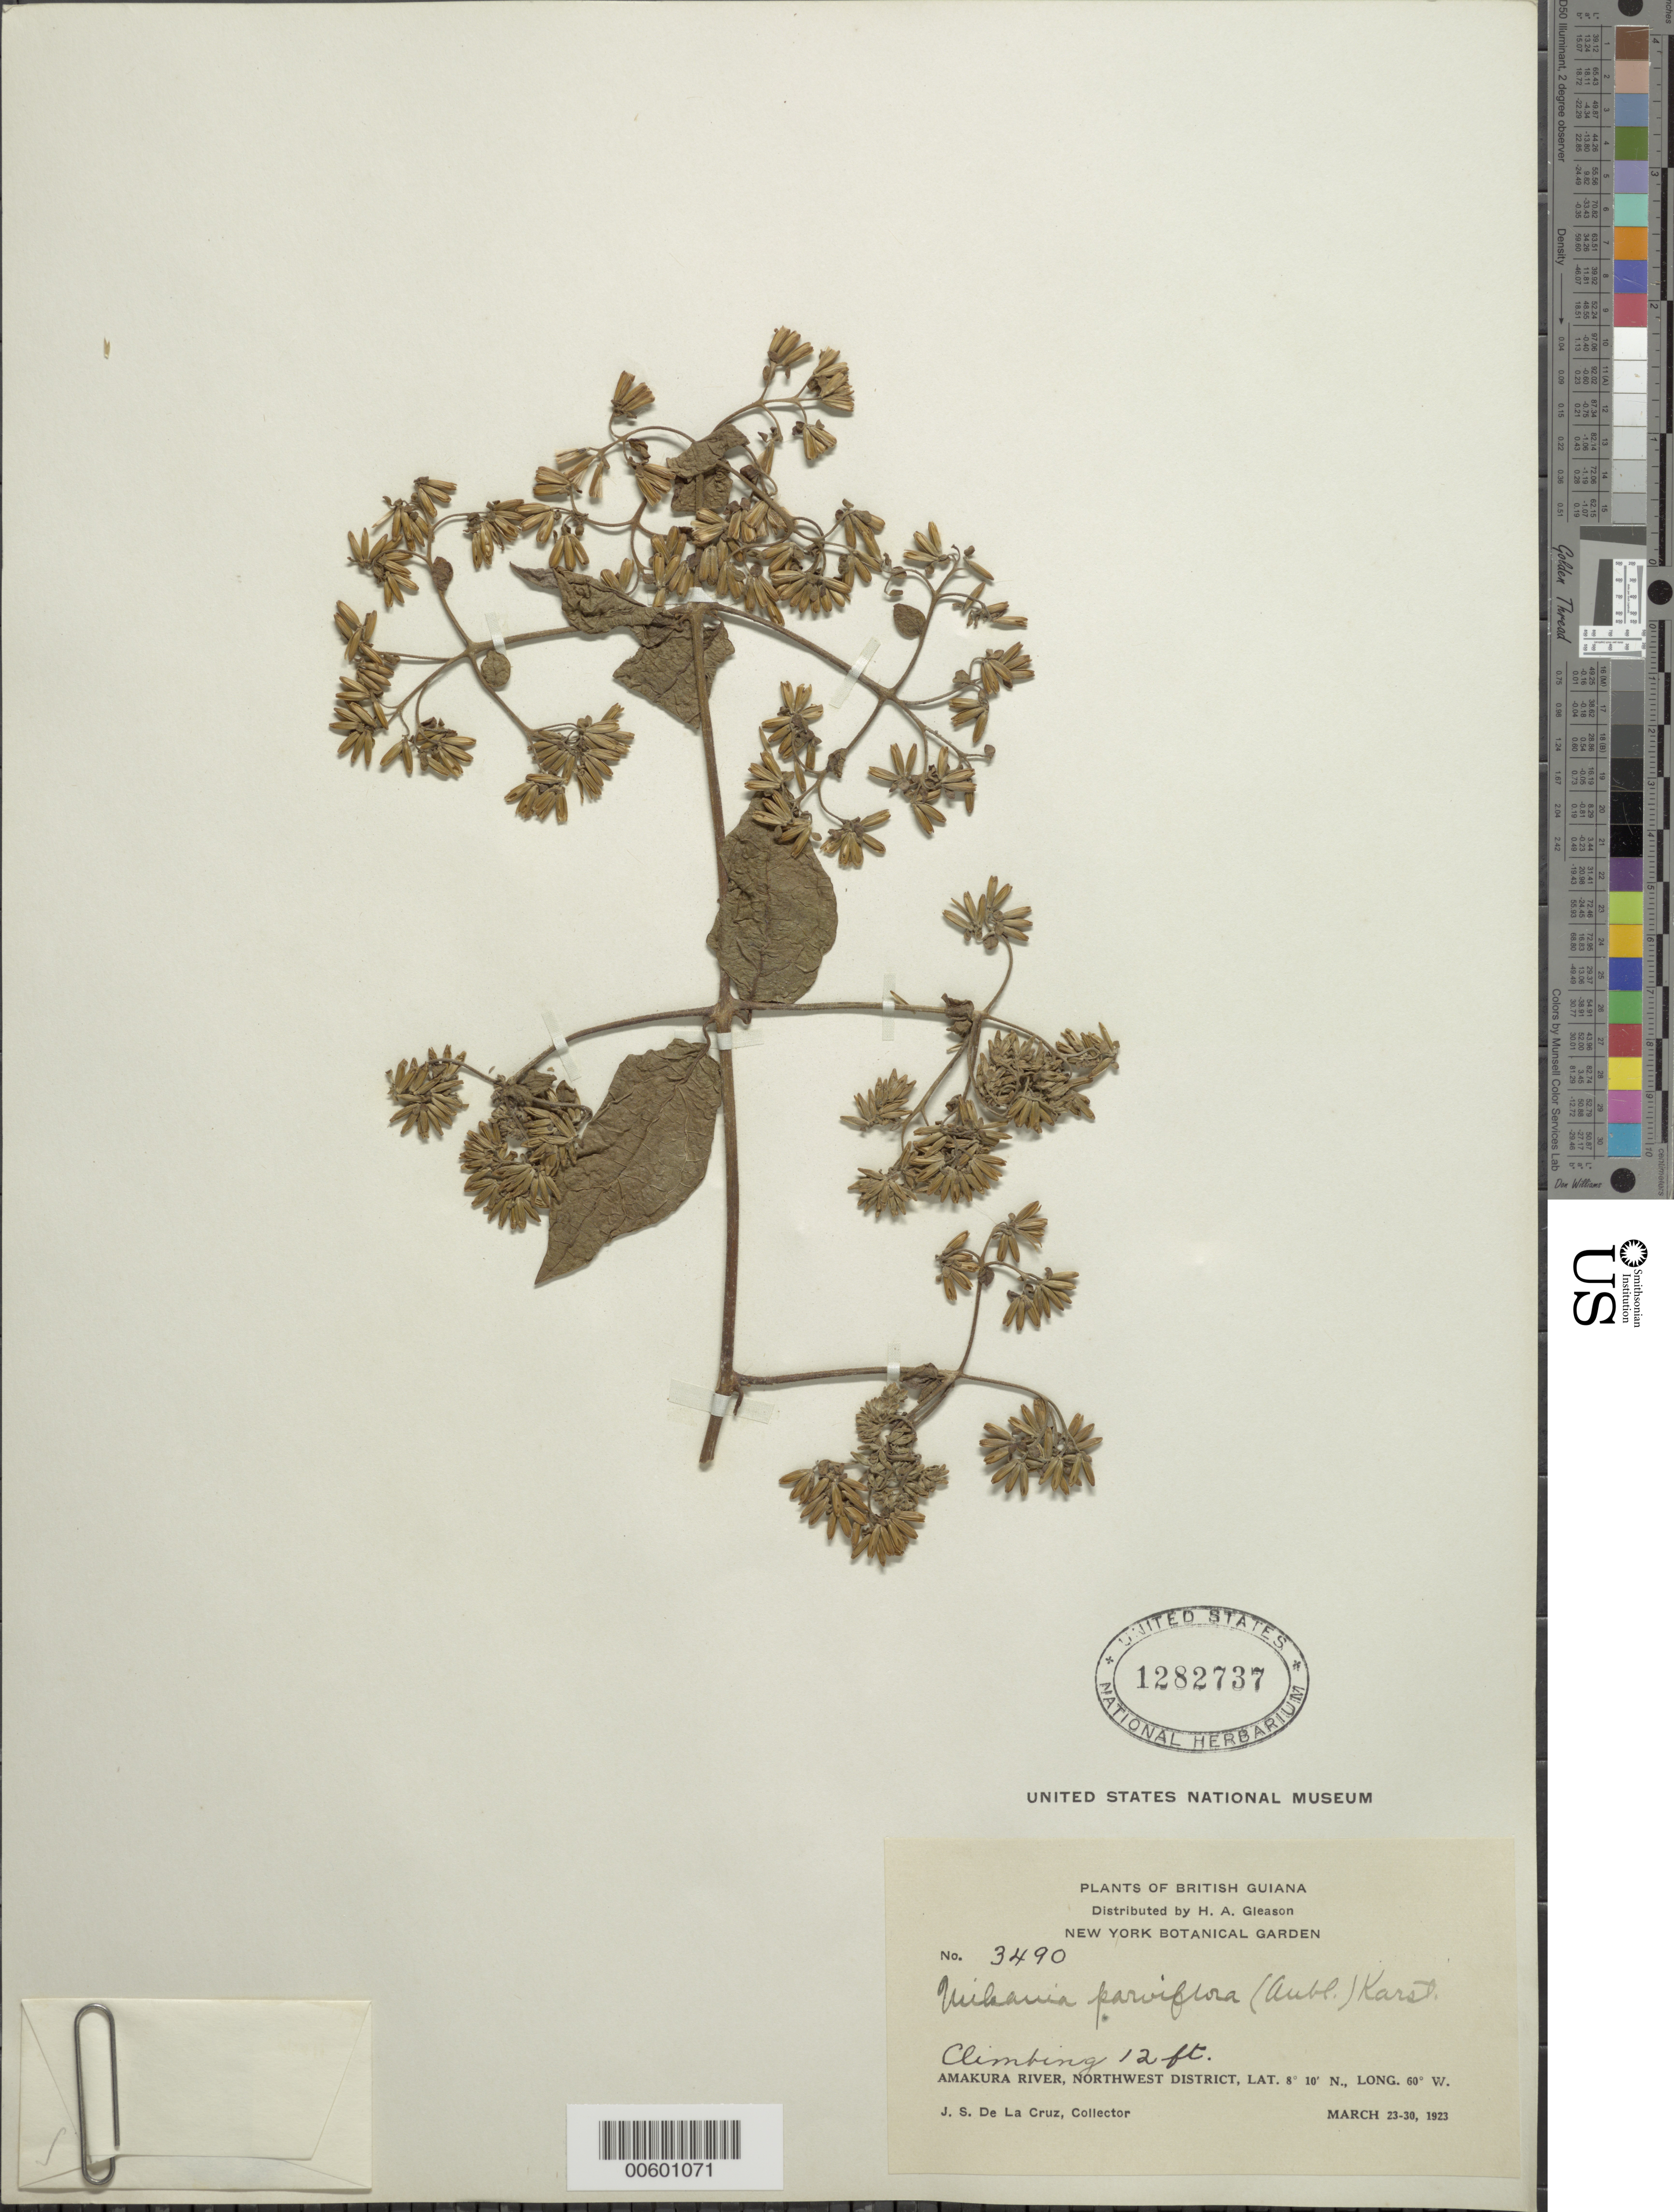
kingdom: Plantae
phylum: Tracheophyta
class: Magnoliopsida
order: Asterales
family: Asteraceae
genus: Mikania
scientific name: Mikania parviflora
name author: (Aubl.) H. Karst.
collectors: J. S. de la Cruz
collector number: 3490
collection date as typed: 23-Mar-23 to 30-Mar-23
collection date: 1923-03-23/1923-03-30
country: Guyana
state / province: Barima-Waini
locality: Amakura R., NW District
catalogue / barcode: US 1282737